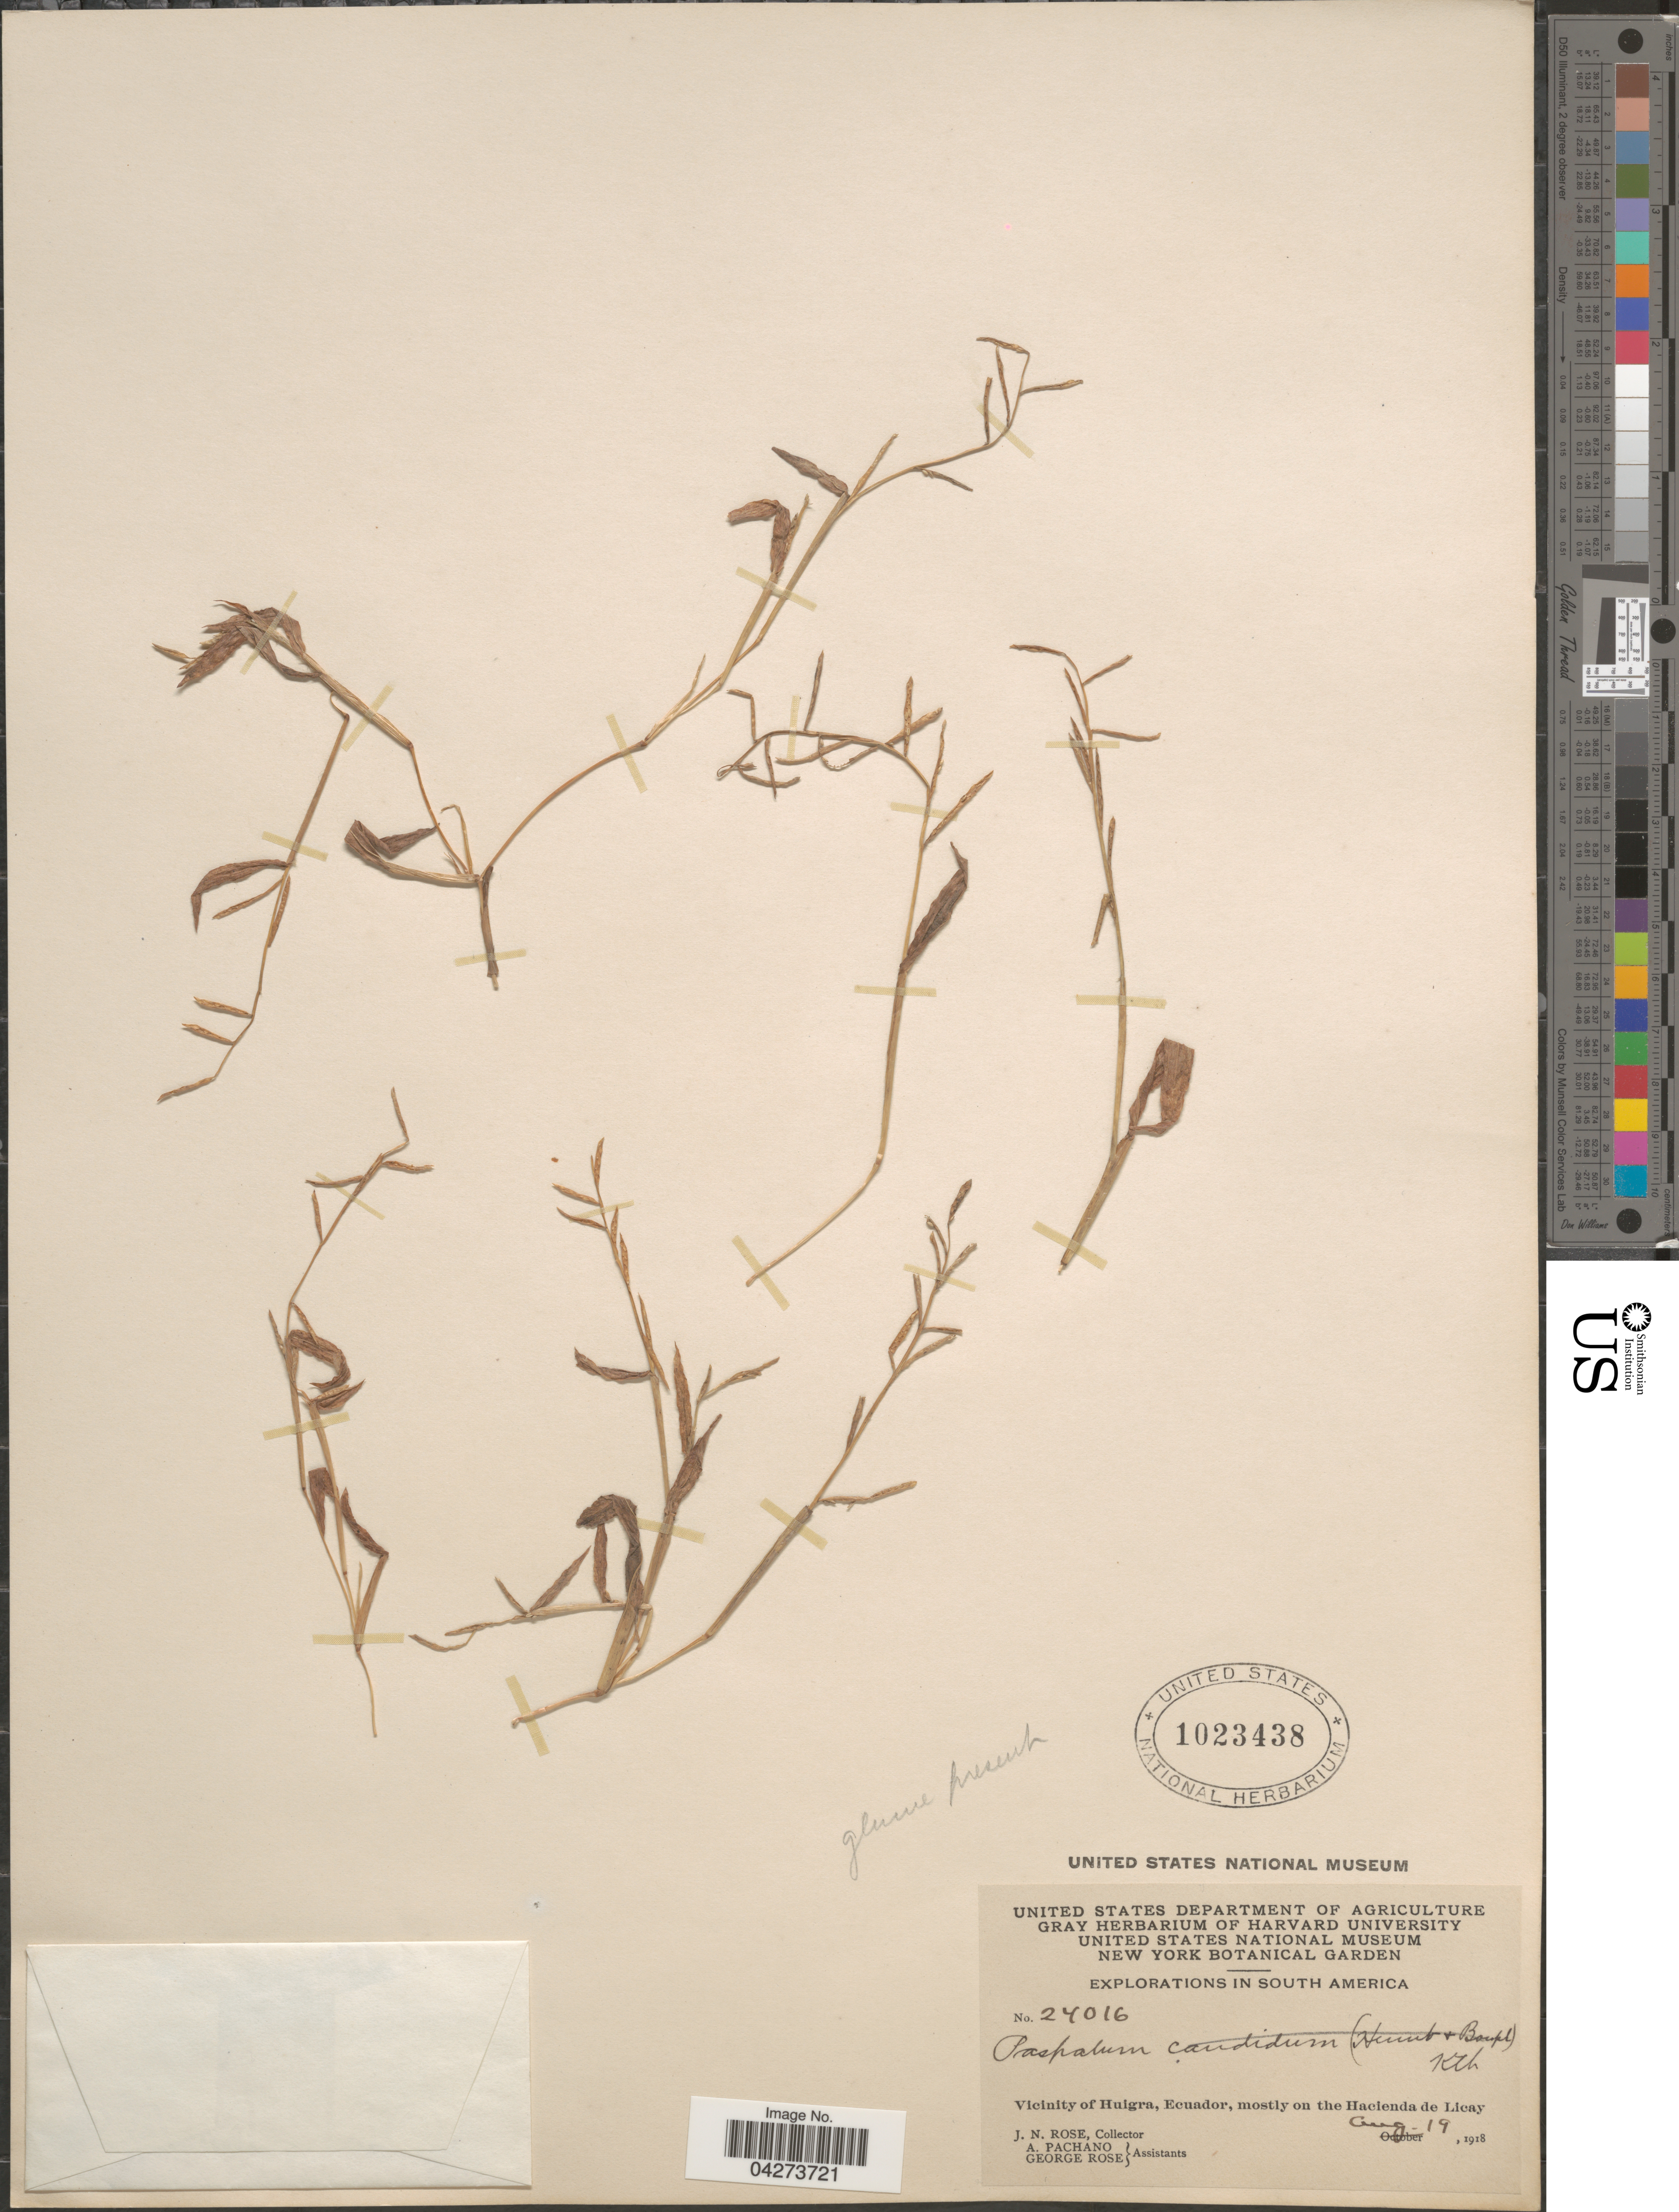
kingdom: Plantae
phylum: Tracheophyta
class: Liliopsida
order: Poales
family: Poaceae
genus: Paspalum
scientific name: Paspalum penicillatum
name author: Hook. f.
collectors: J. N. Rose, A. Pachano & G. Rose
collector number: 24016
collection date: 1918-08-19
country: Ecuador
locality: Explorations in South America. Vicinity of Huigra, mostly on the Hacienda de Licay.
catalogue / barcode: US 1023438